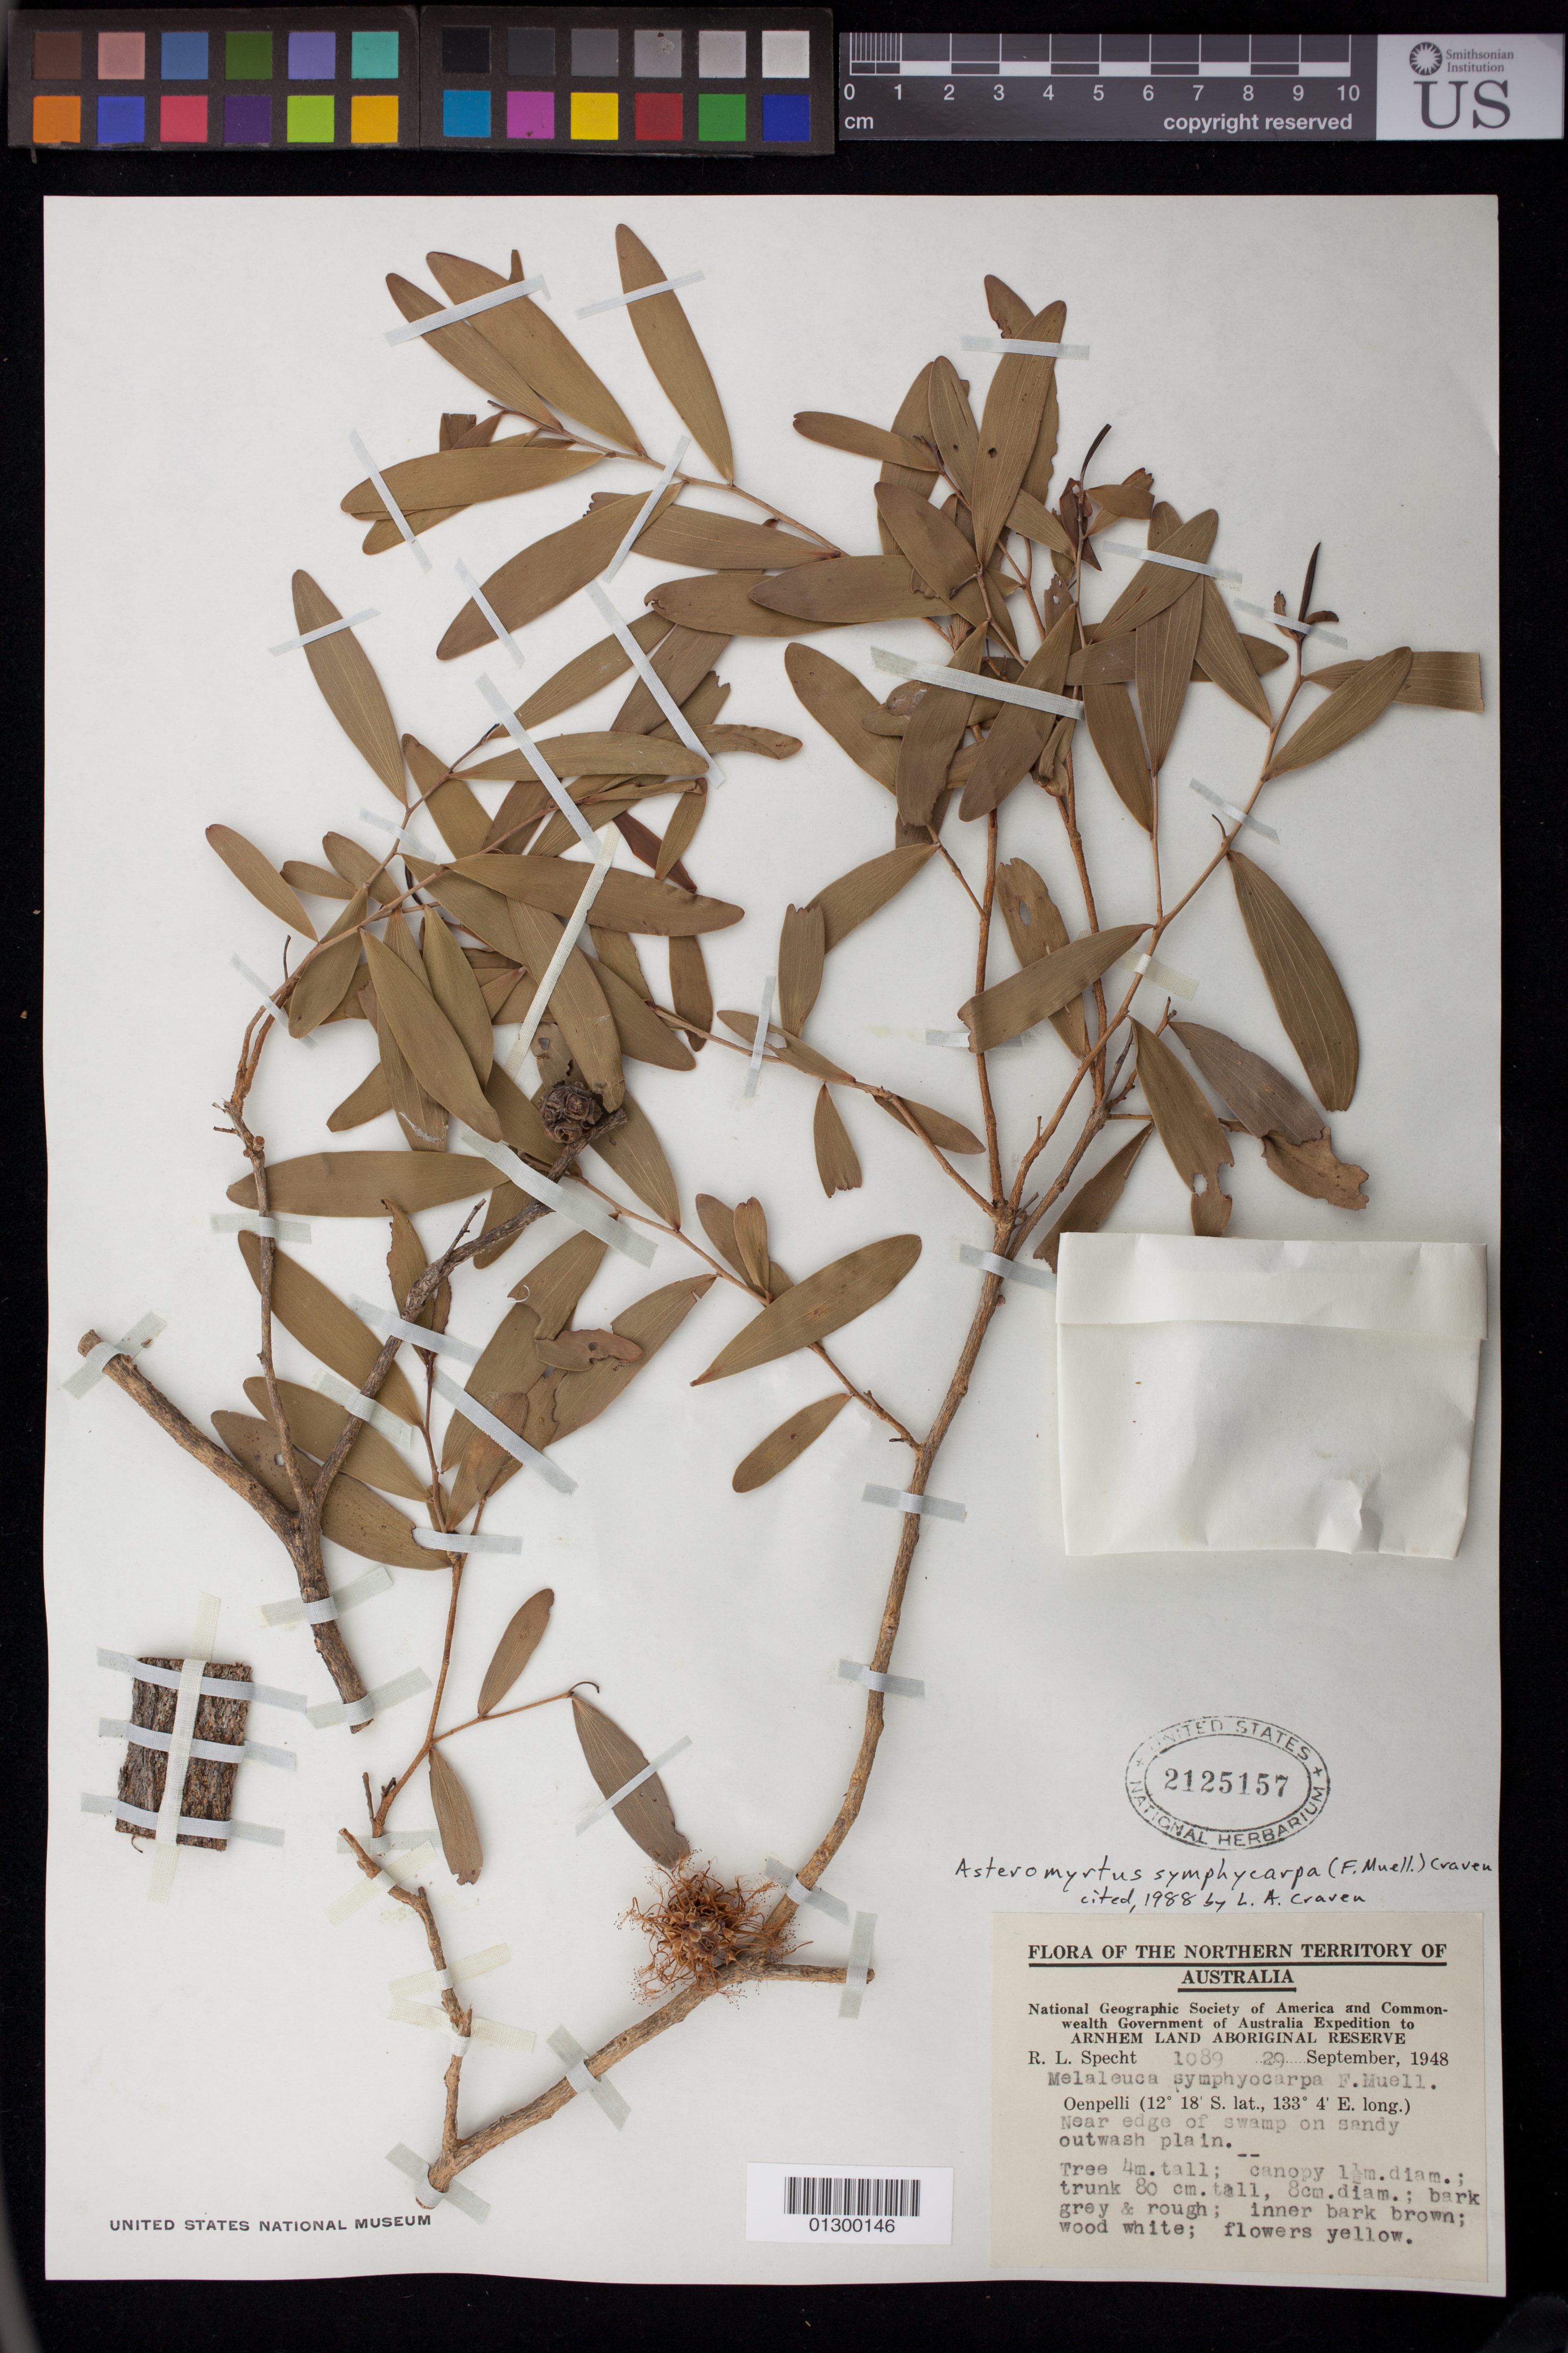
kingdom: Plantae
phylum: Tracheophyta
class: Magnoliopsida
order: Myrtales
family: Myrtaceae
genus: Asteromyrtus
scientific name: Asteromyrtus symphyocarpa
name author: (F. Muell.) Craven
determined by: Craven, L. A.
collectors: R. L. Specht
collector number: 1089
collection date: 1948-09-29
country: Australia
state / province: Northern Territory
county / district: West Arnhem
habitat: Near edge of swamp on sandy outwash plain.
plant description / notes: Tree 4 m. tall; canopy 1.5 m. diam.; trunk 80 cm. tall, 8 cm. diam.; bark grey and rough; inner bark brown; wood white; flowers yellow.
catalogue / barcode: US 2125157